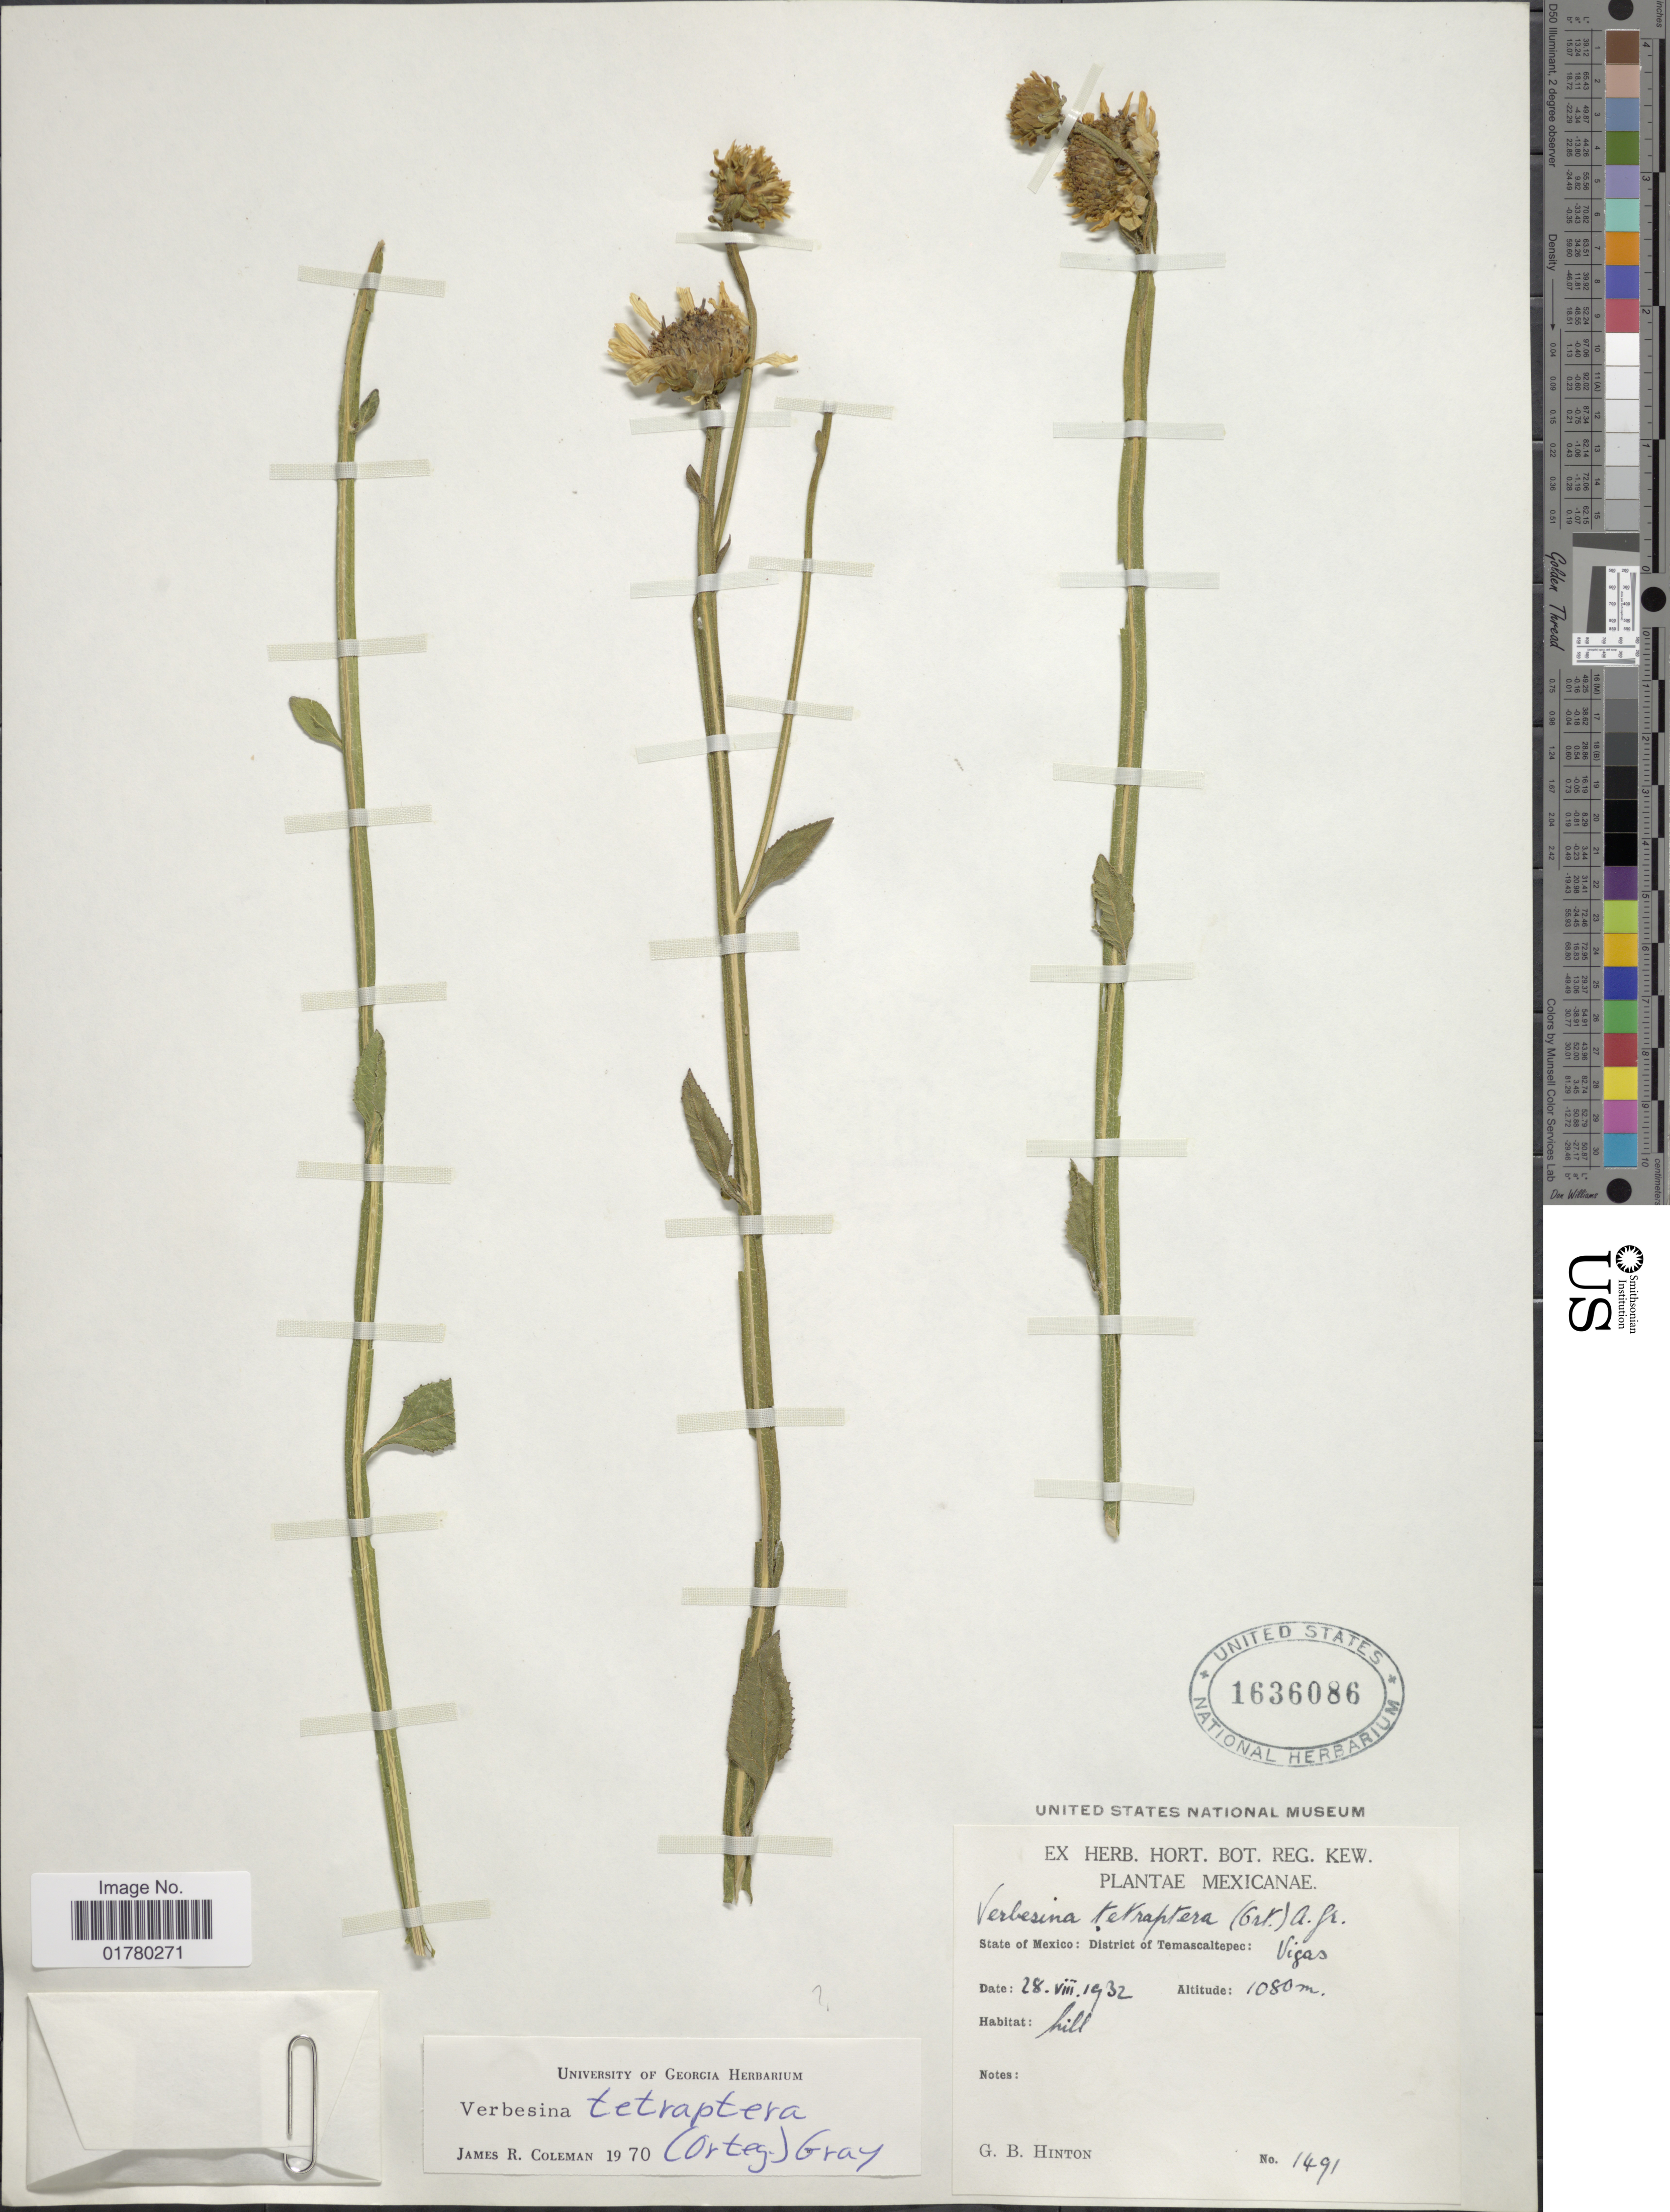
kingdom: Plantae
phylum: Tracheophyta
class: Magnoliopsida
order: Asterales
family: Asteraceae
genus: Verbesina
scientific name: Verbesina tetraptera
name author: (Ortega) A. Gray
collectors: G. B. Hinton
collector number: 1491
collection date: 1932-08-28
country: Mexico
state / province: México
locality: District of Temascaltepec: Vigas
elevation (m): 1080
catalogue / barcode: US 1636086